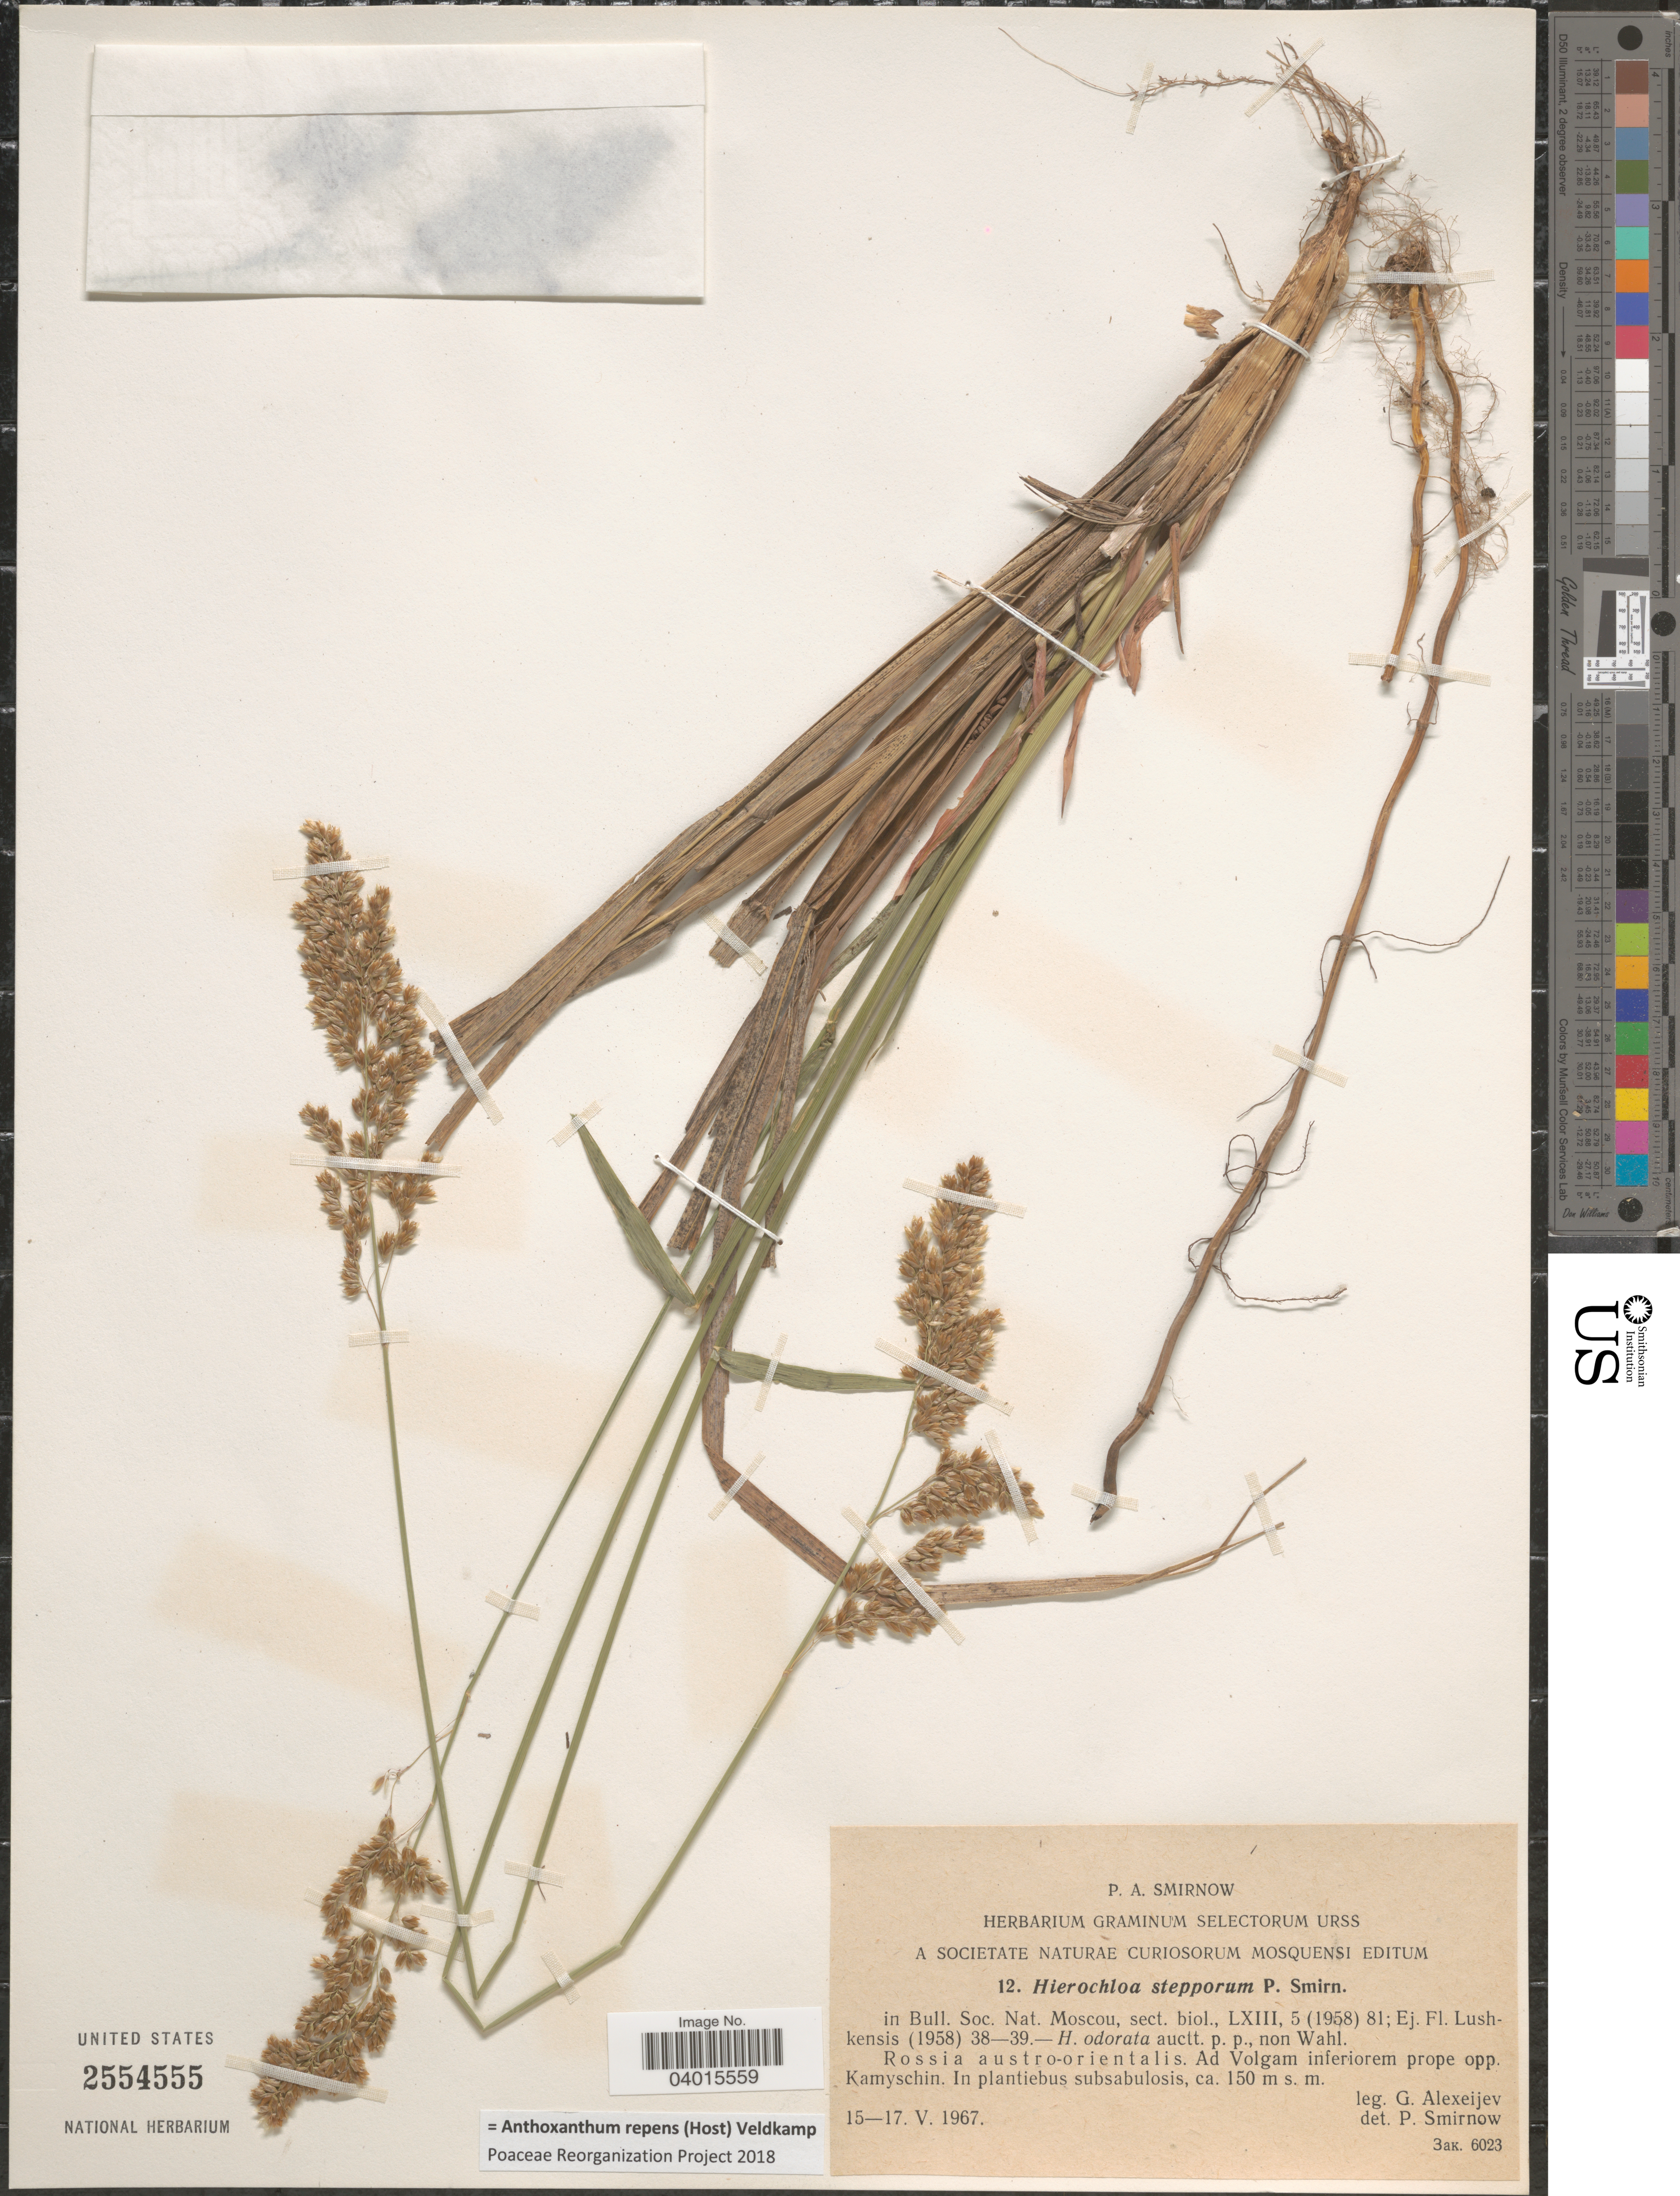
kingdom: Plantae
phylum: Tracheophyta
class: Liliopsida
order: Poales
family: Poaceae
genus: Anthoxanthum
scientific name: Anthoxanthum repens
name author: (Host) Veldkamp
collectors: G. Alexeijev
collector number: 12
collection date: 1967-05-15/1967-05-17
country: Russian Federation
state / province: Volgograd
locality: Rossia austro-orientalis. Ad Volgam inferiorem prope opp. Kamyschin.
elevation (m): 150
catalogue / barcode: US 2554555